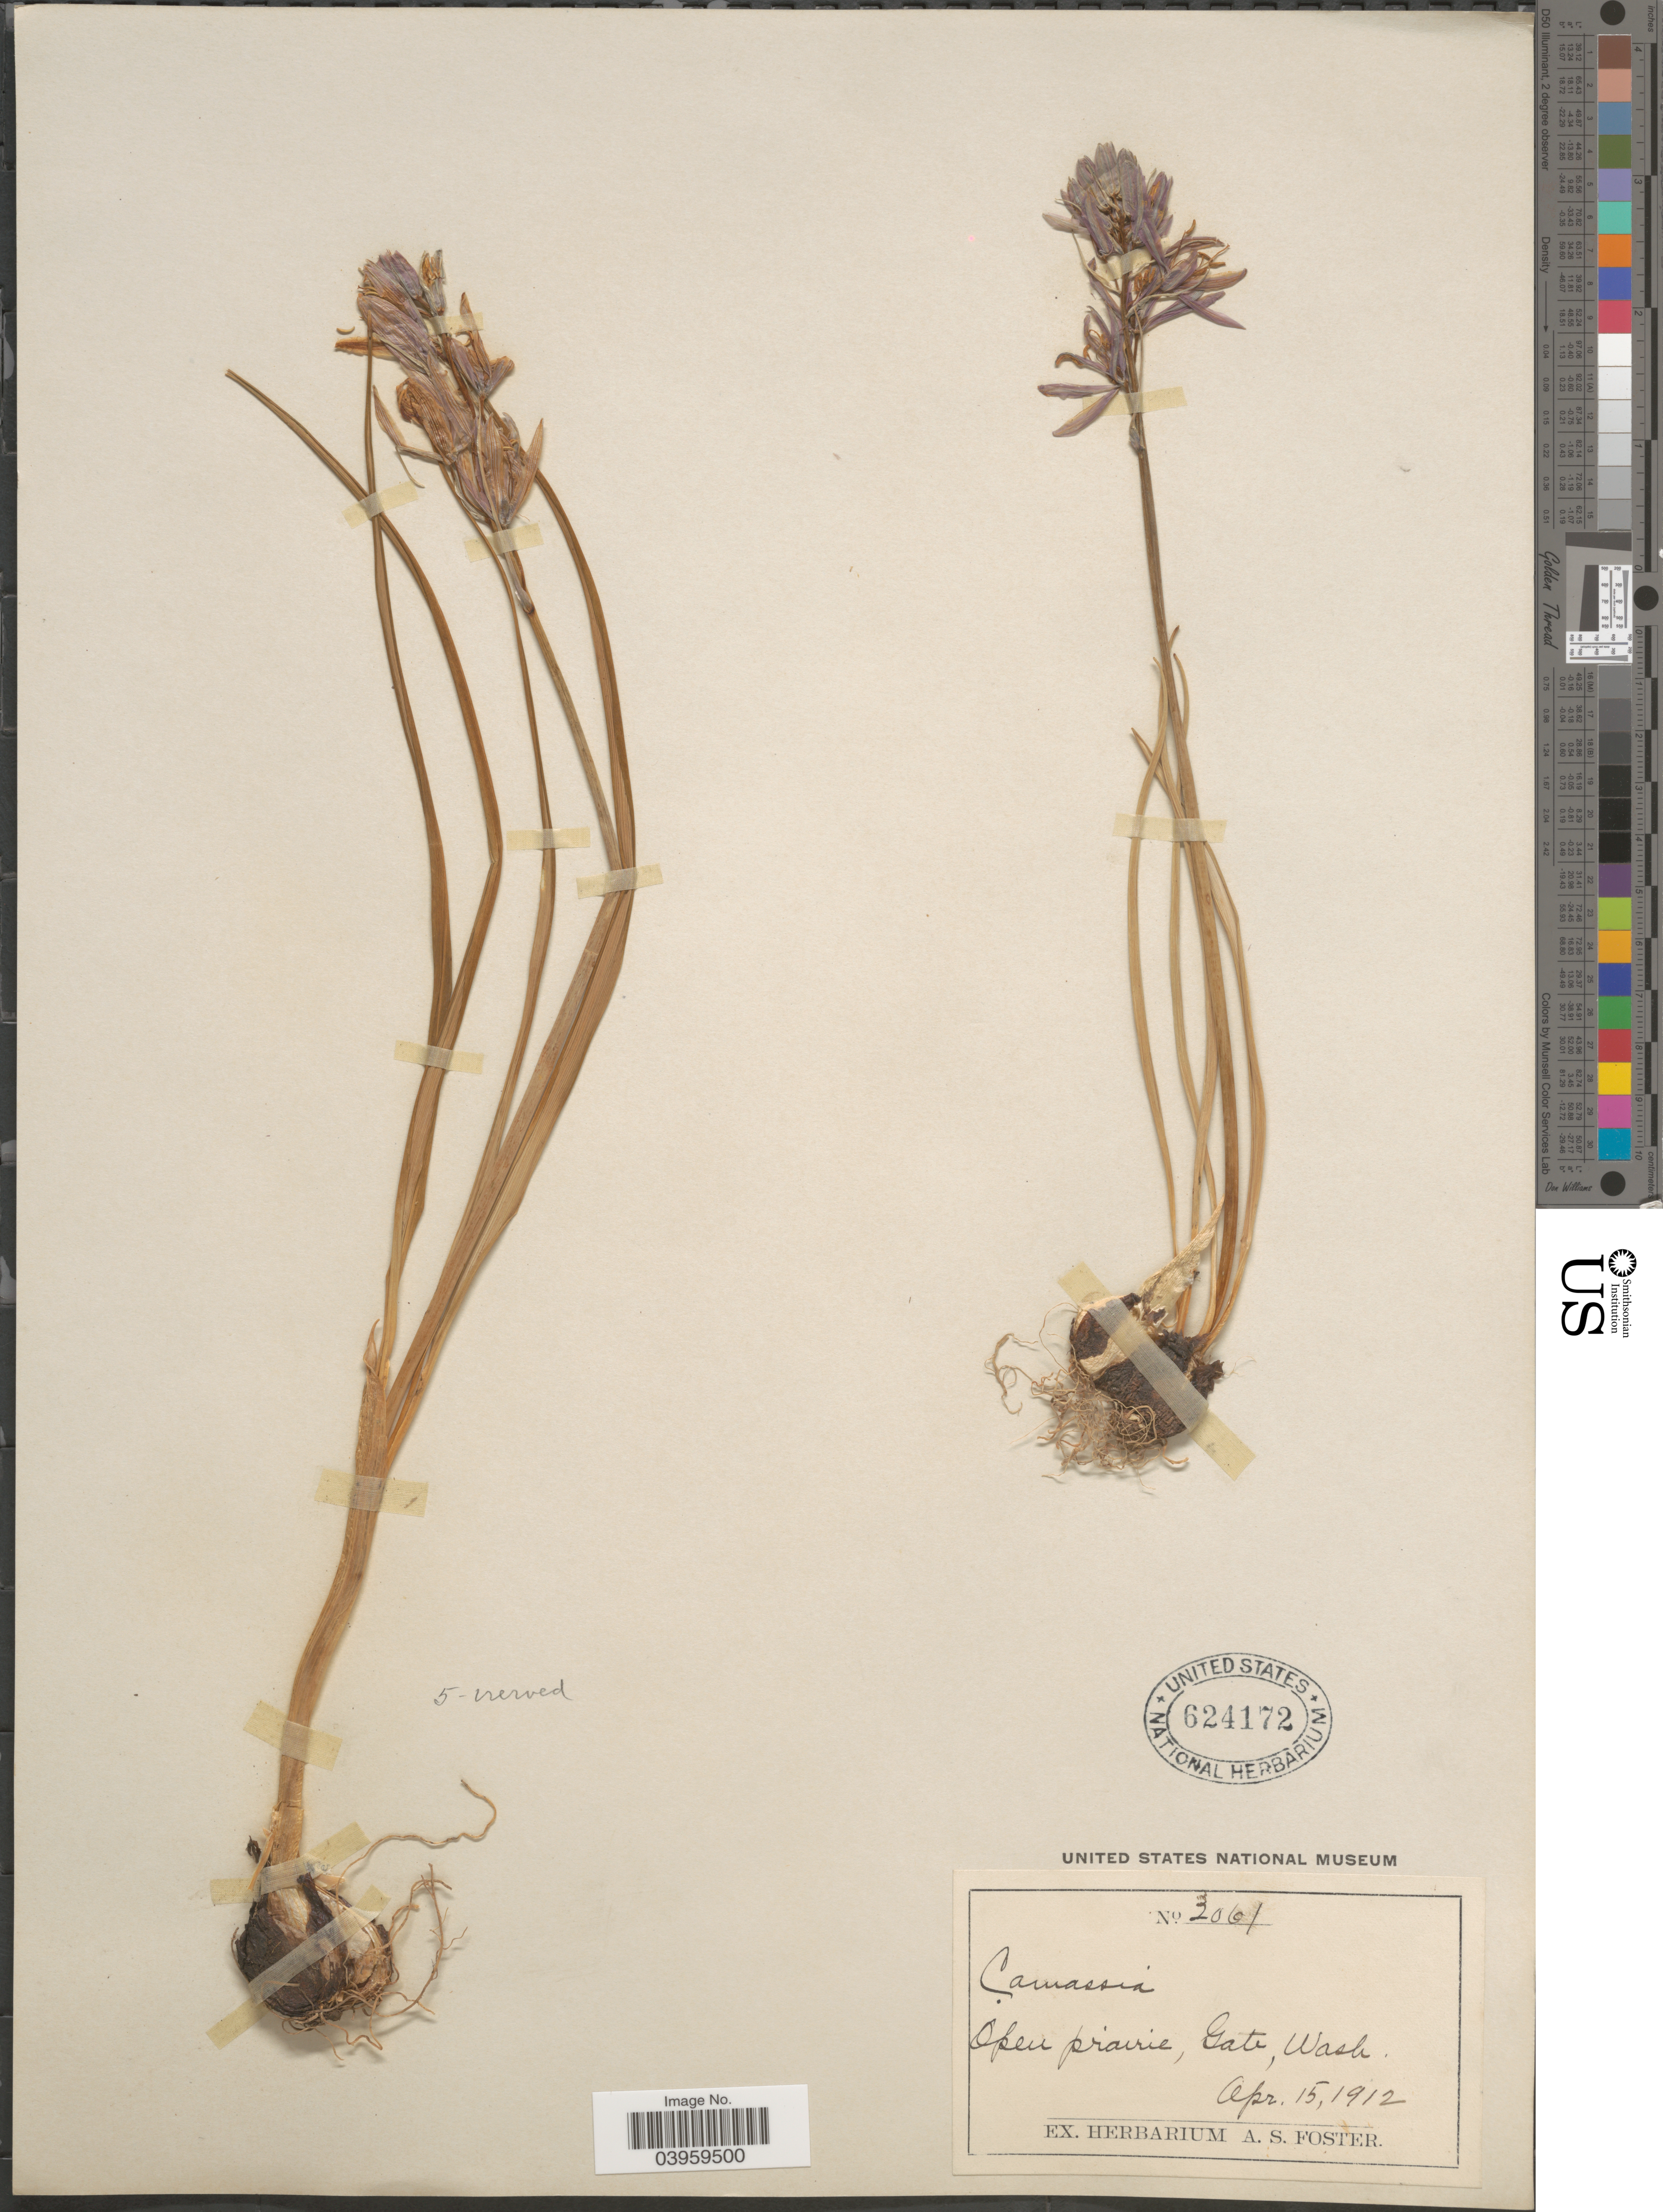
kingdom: Plantae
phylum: Tracheophyta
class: Liliopsida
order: Asparagales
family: Asparagaceae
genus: Camassia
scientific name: Camassia leichtlinii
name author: (Baker) S. Watson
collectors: ex herb. A. S. Foster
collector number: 2061*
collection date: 1912-04-15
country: United States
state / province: Washington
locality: Open prairie, Gate.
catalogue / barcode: US 624172